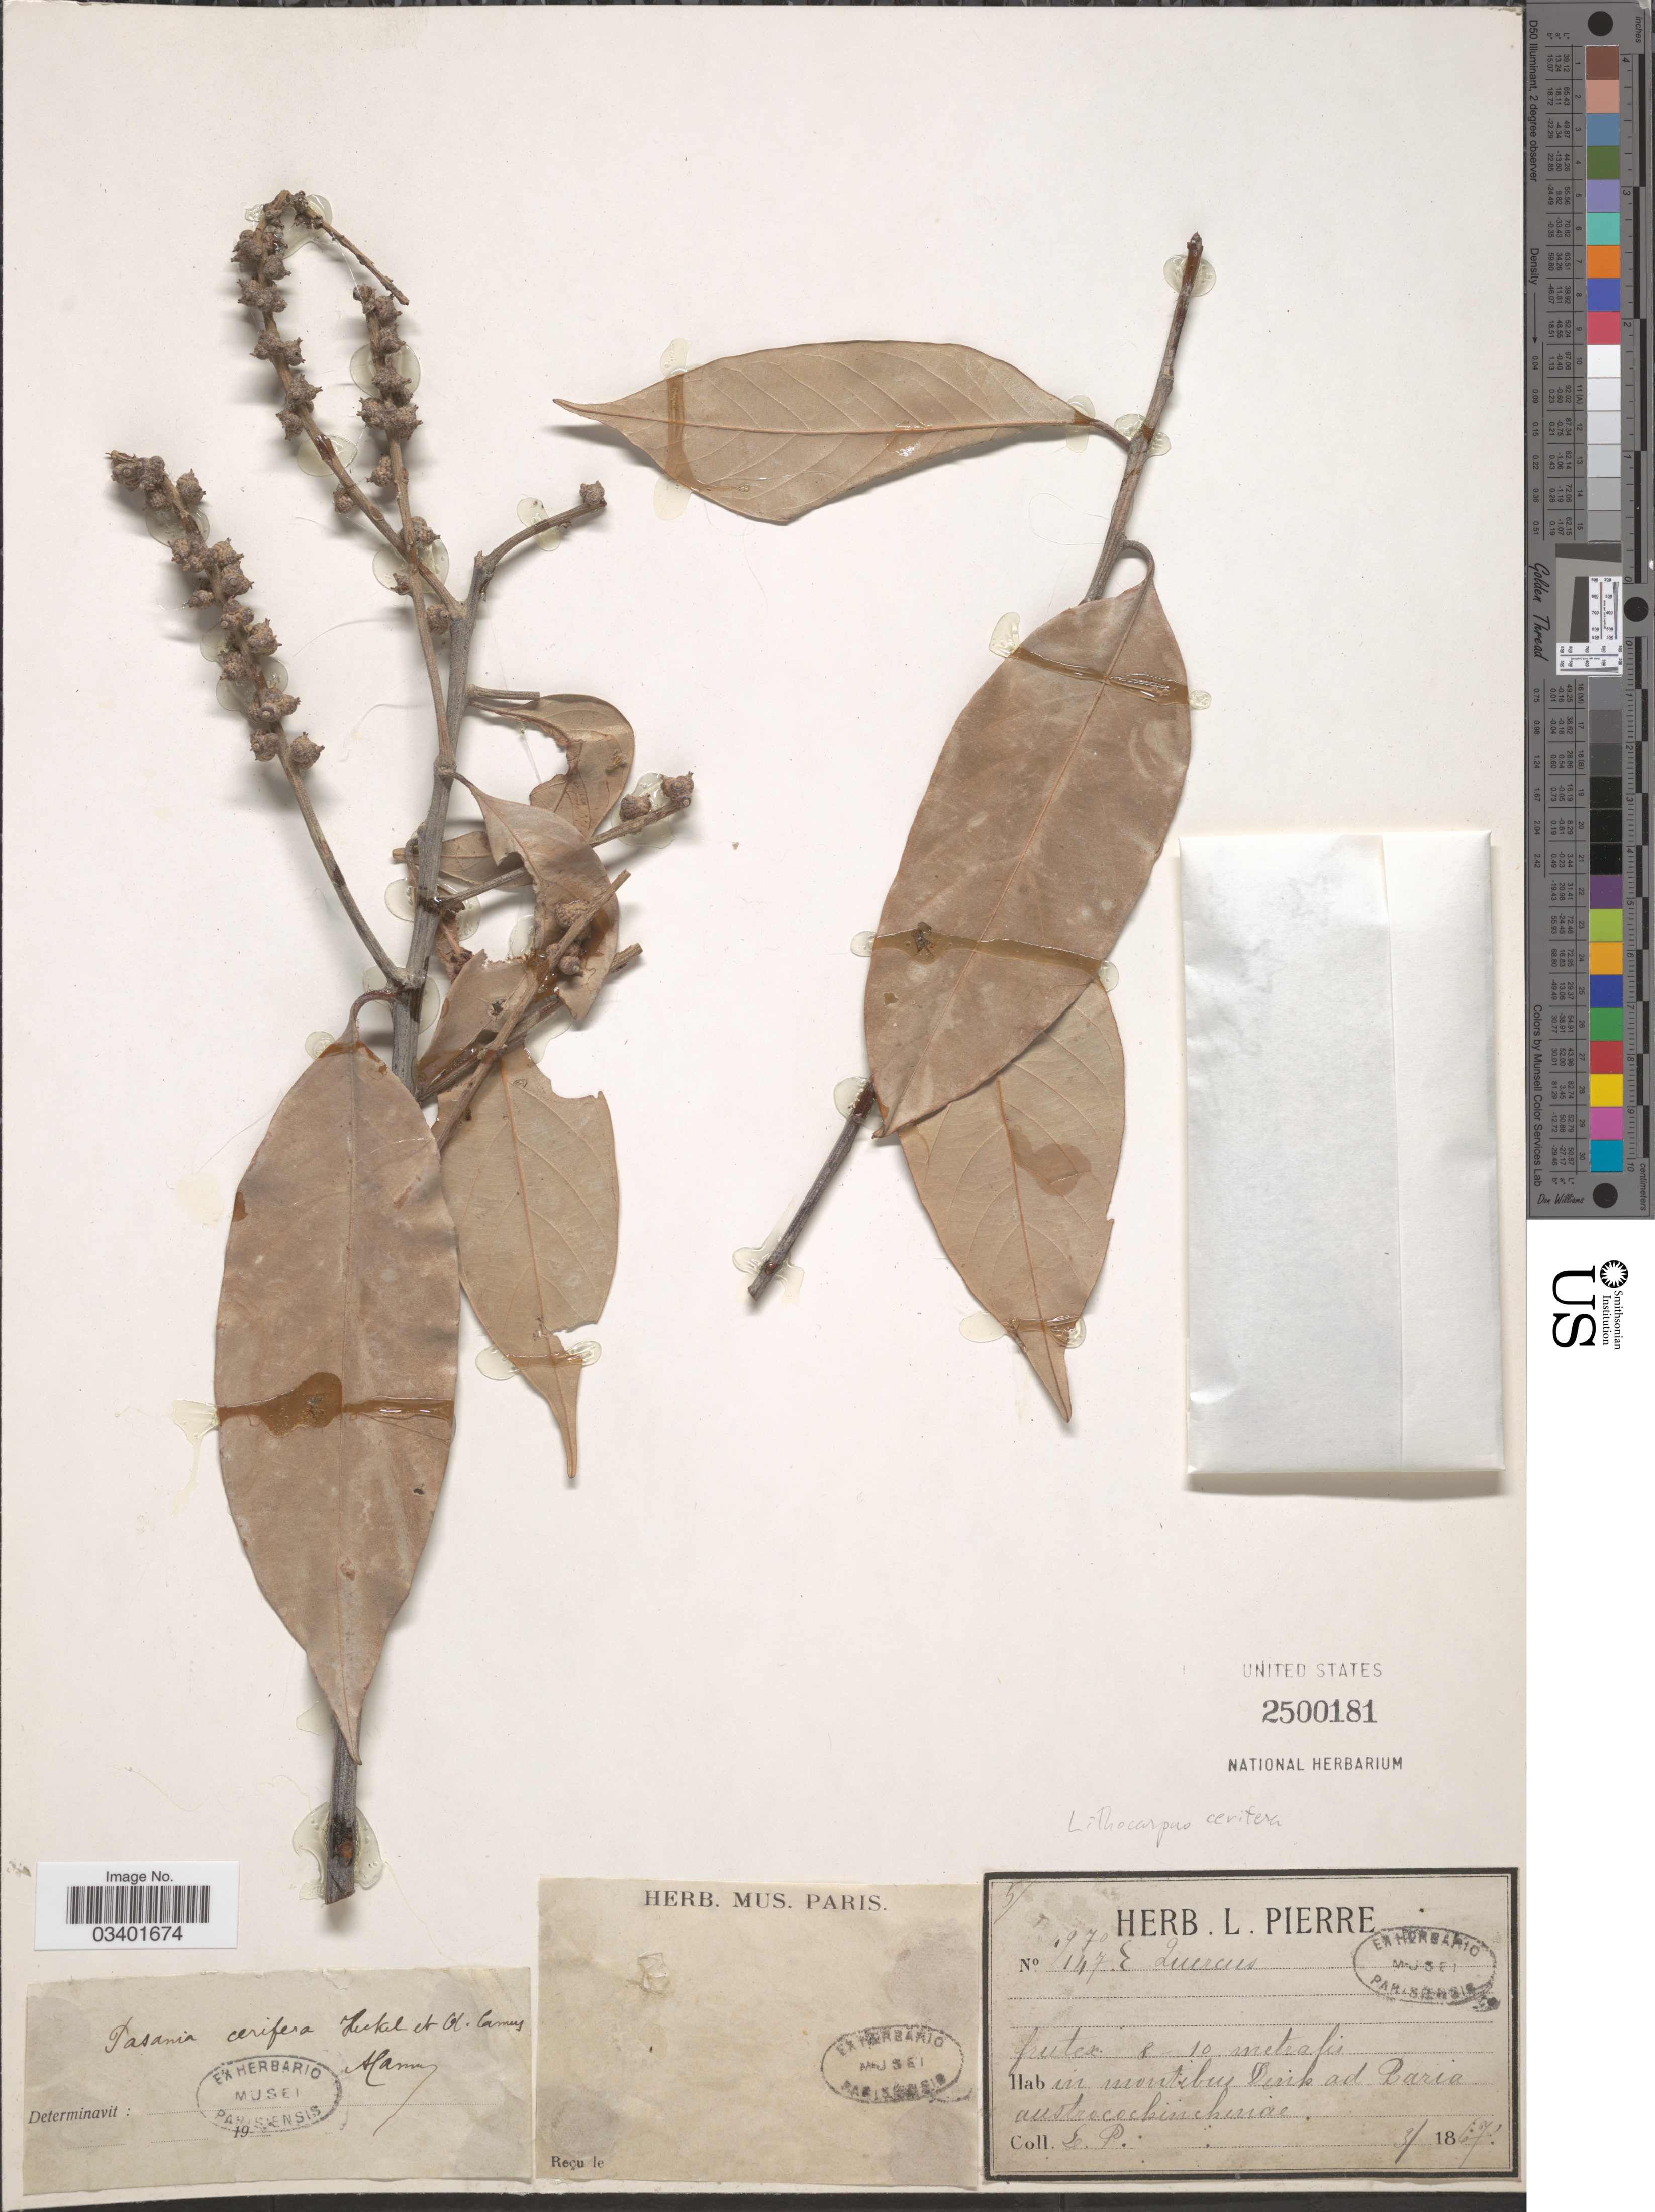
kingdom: Plantae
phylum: Tracheophyta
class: Magnoliopsida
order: Fagales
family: Betulaceae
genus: Betula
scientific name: Betula cerifer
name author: (Hickel & A. Camus) A. Camus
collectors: L. Pierre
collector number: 970/147*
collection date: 1867-03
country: Vietnam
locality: In montibus Dinh ad Baria austro cochinchinae.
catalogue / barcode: US 2500181